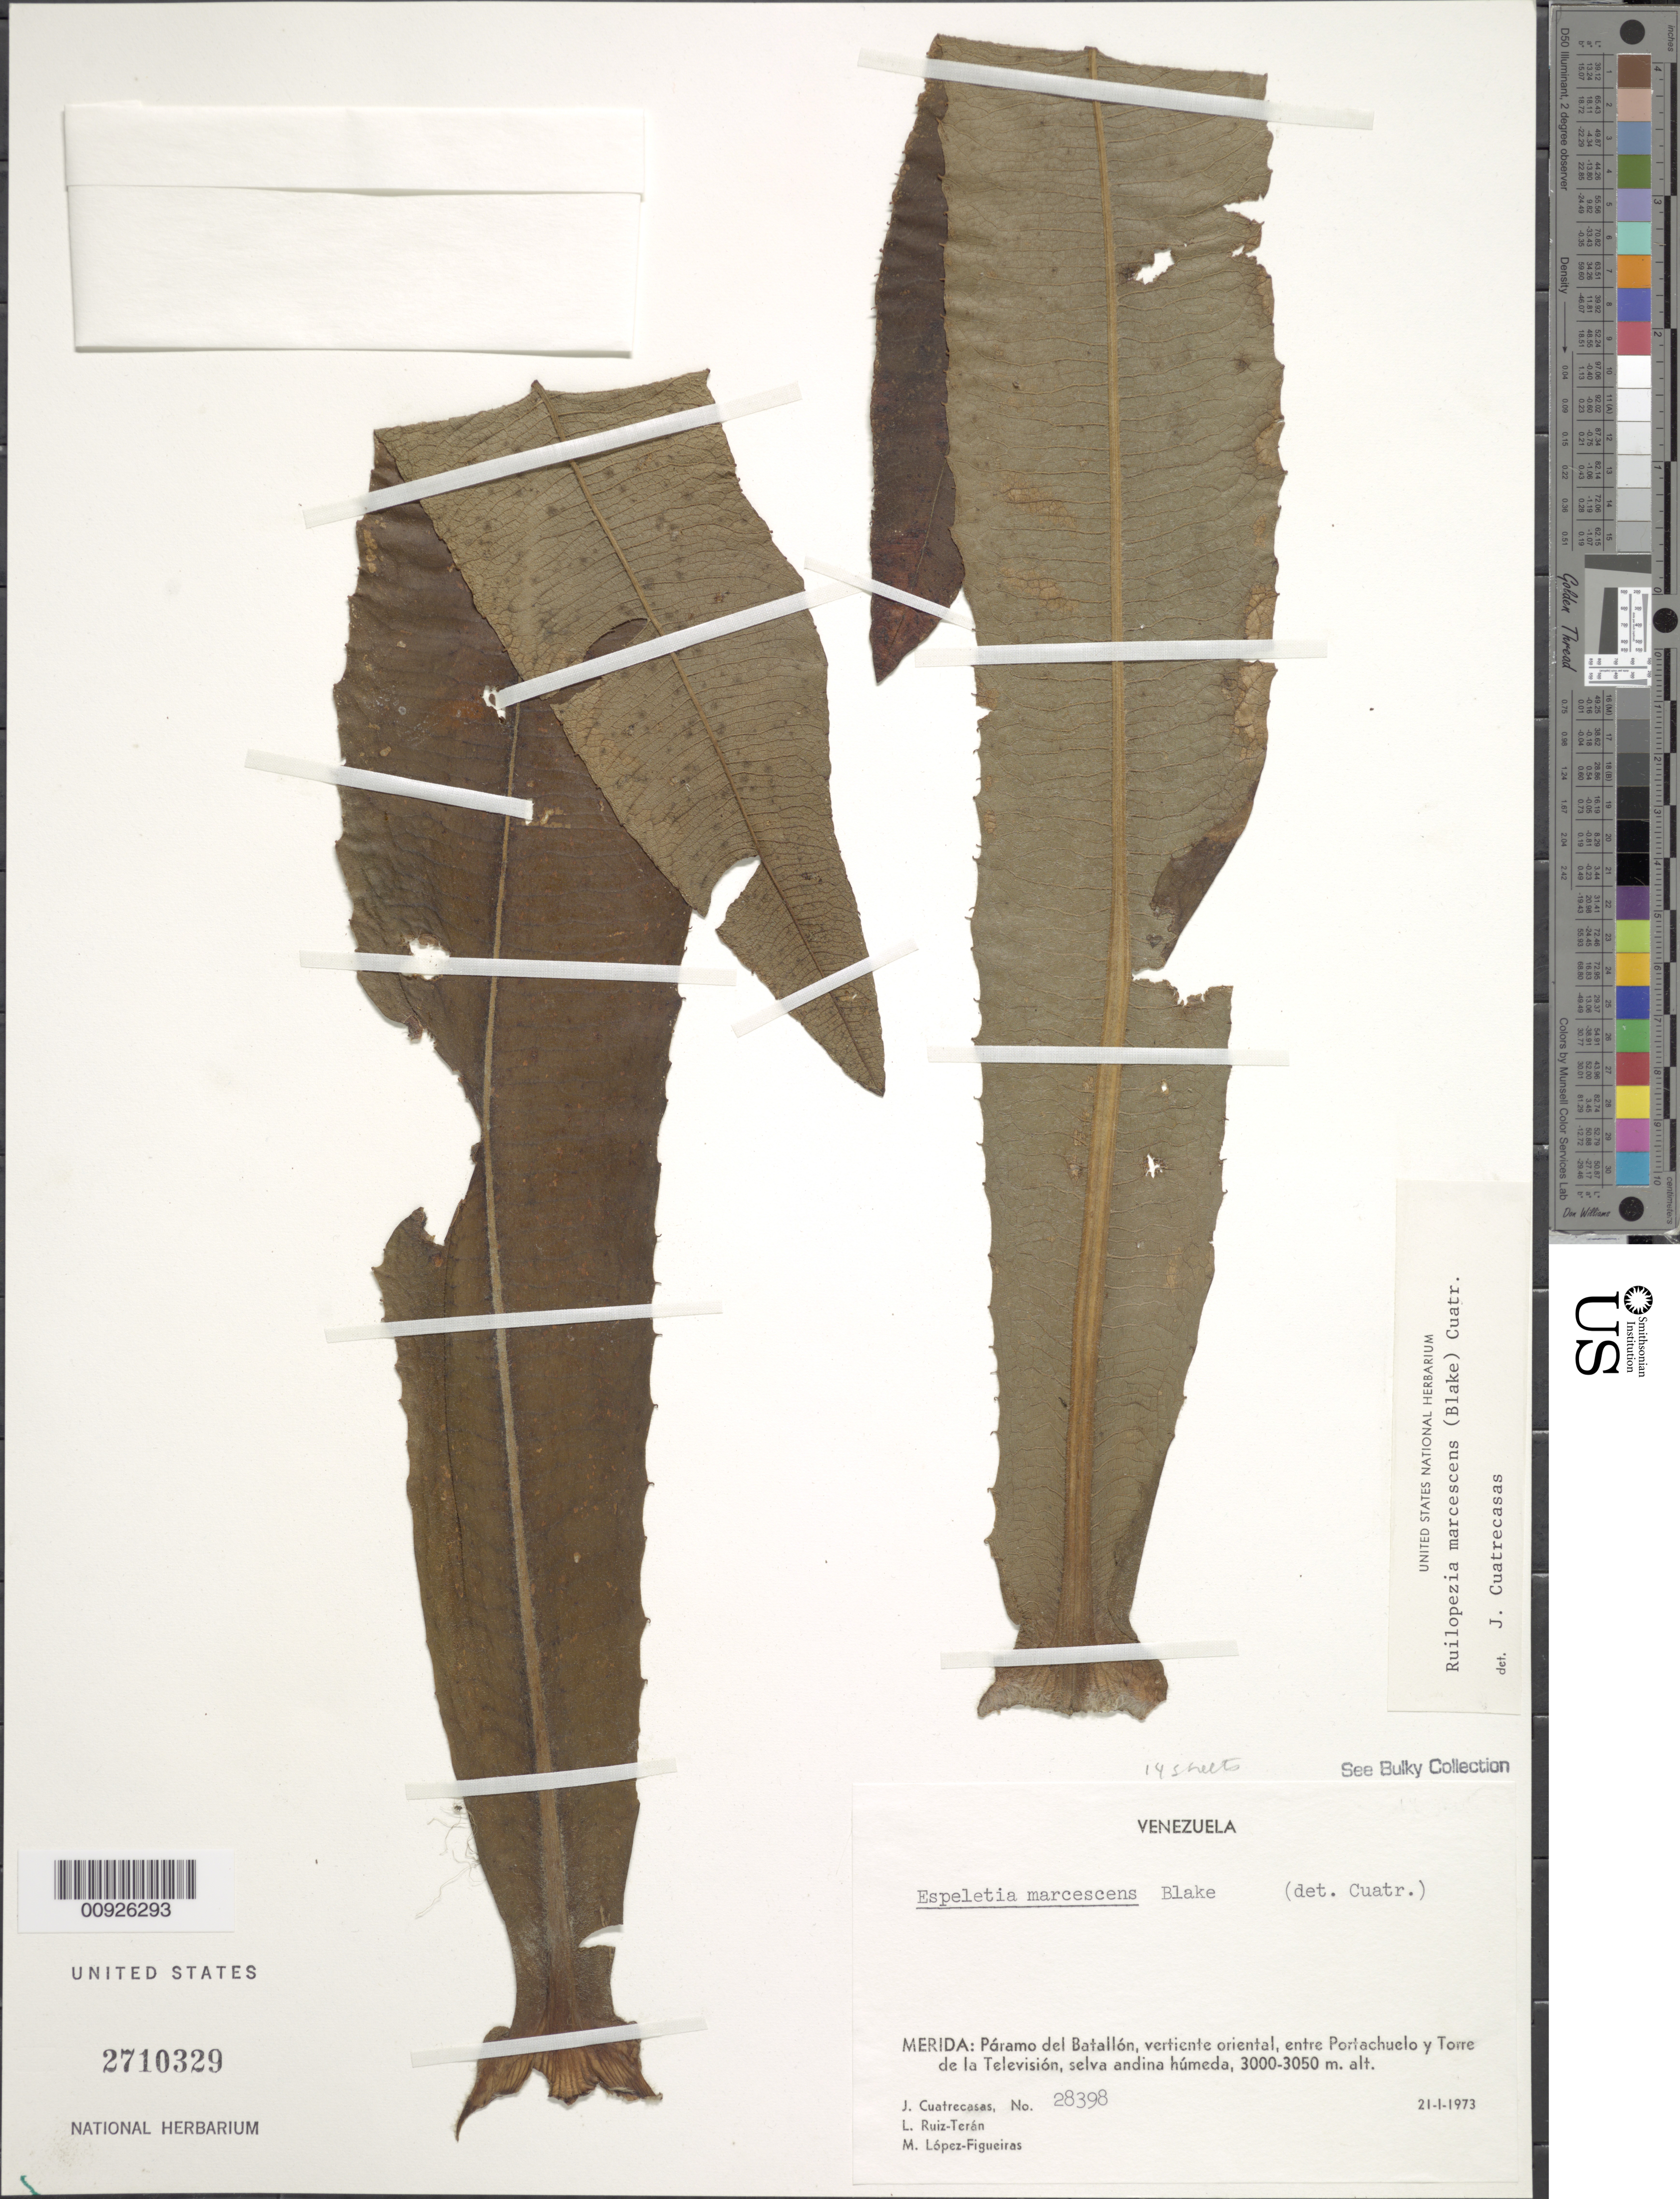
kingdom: Plantae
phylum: Tracheophyta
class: Magnoliopsida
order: Asterales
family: Asteraceae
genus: Ruilopezia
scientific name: Ruilopezia marcescens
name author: (S.F. Blake) Cuatrec.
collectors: J. Cuatrecasas, L. E. Ruíz-Terán & M. López Figueiras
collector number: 28398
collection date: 1973-01-21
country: Venezuela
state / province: Mérida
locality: Paramo del Batallón. Vertiente oriental, entre Portachuelo y Torre de la Televisión.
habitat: Selva andina húmeda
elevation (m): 3000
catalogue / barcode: US 2710329